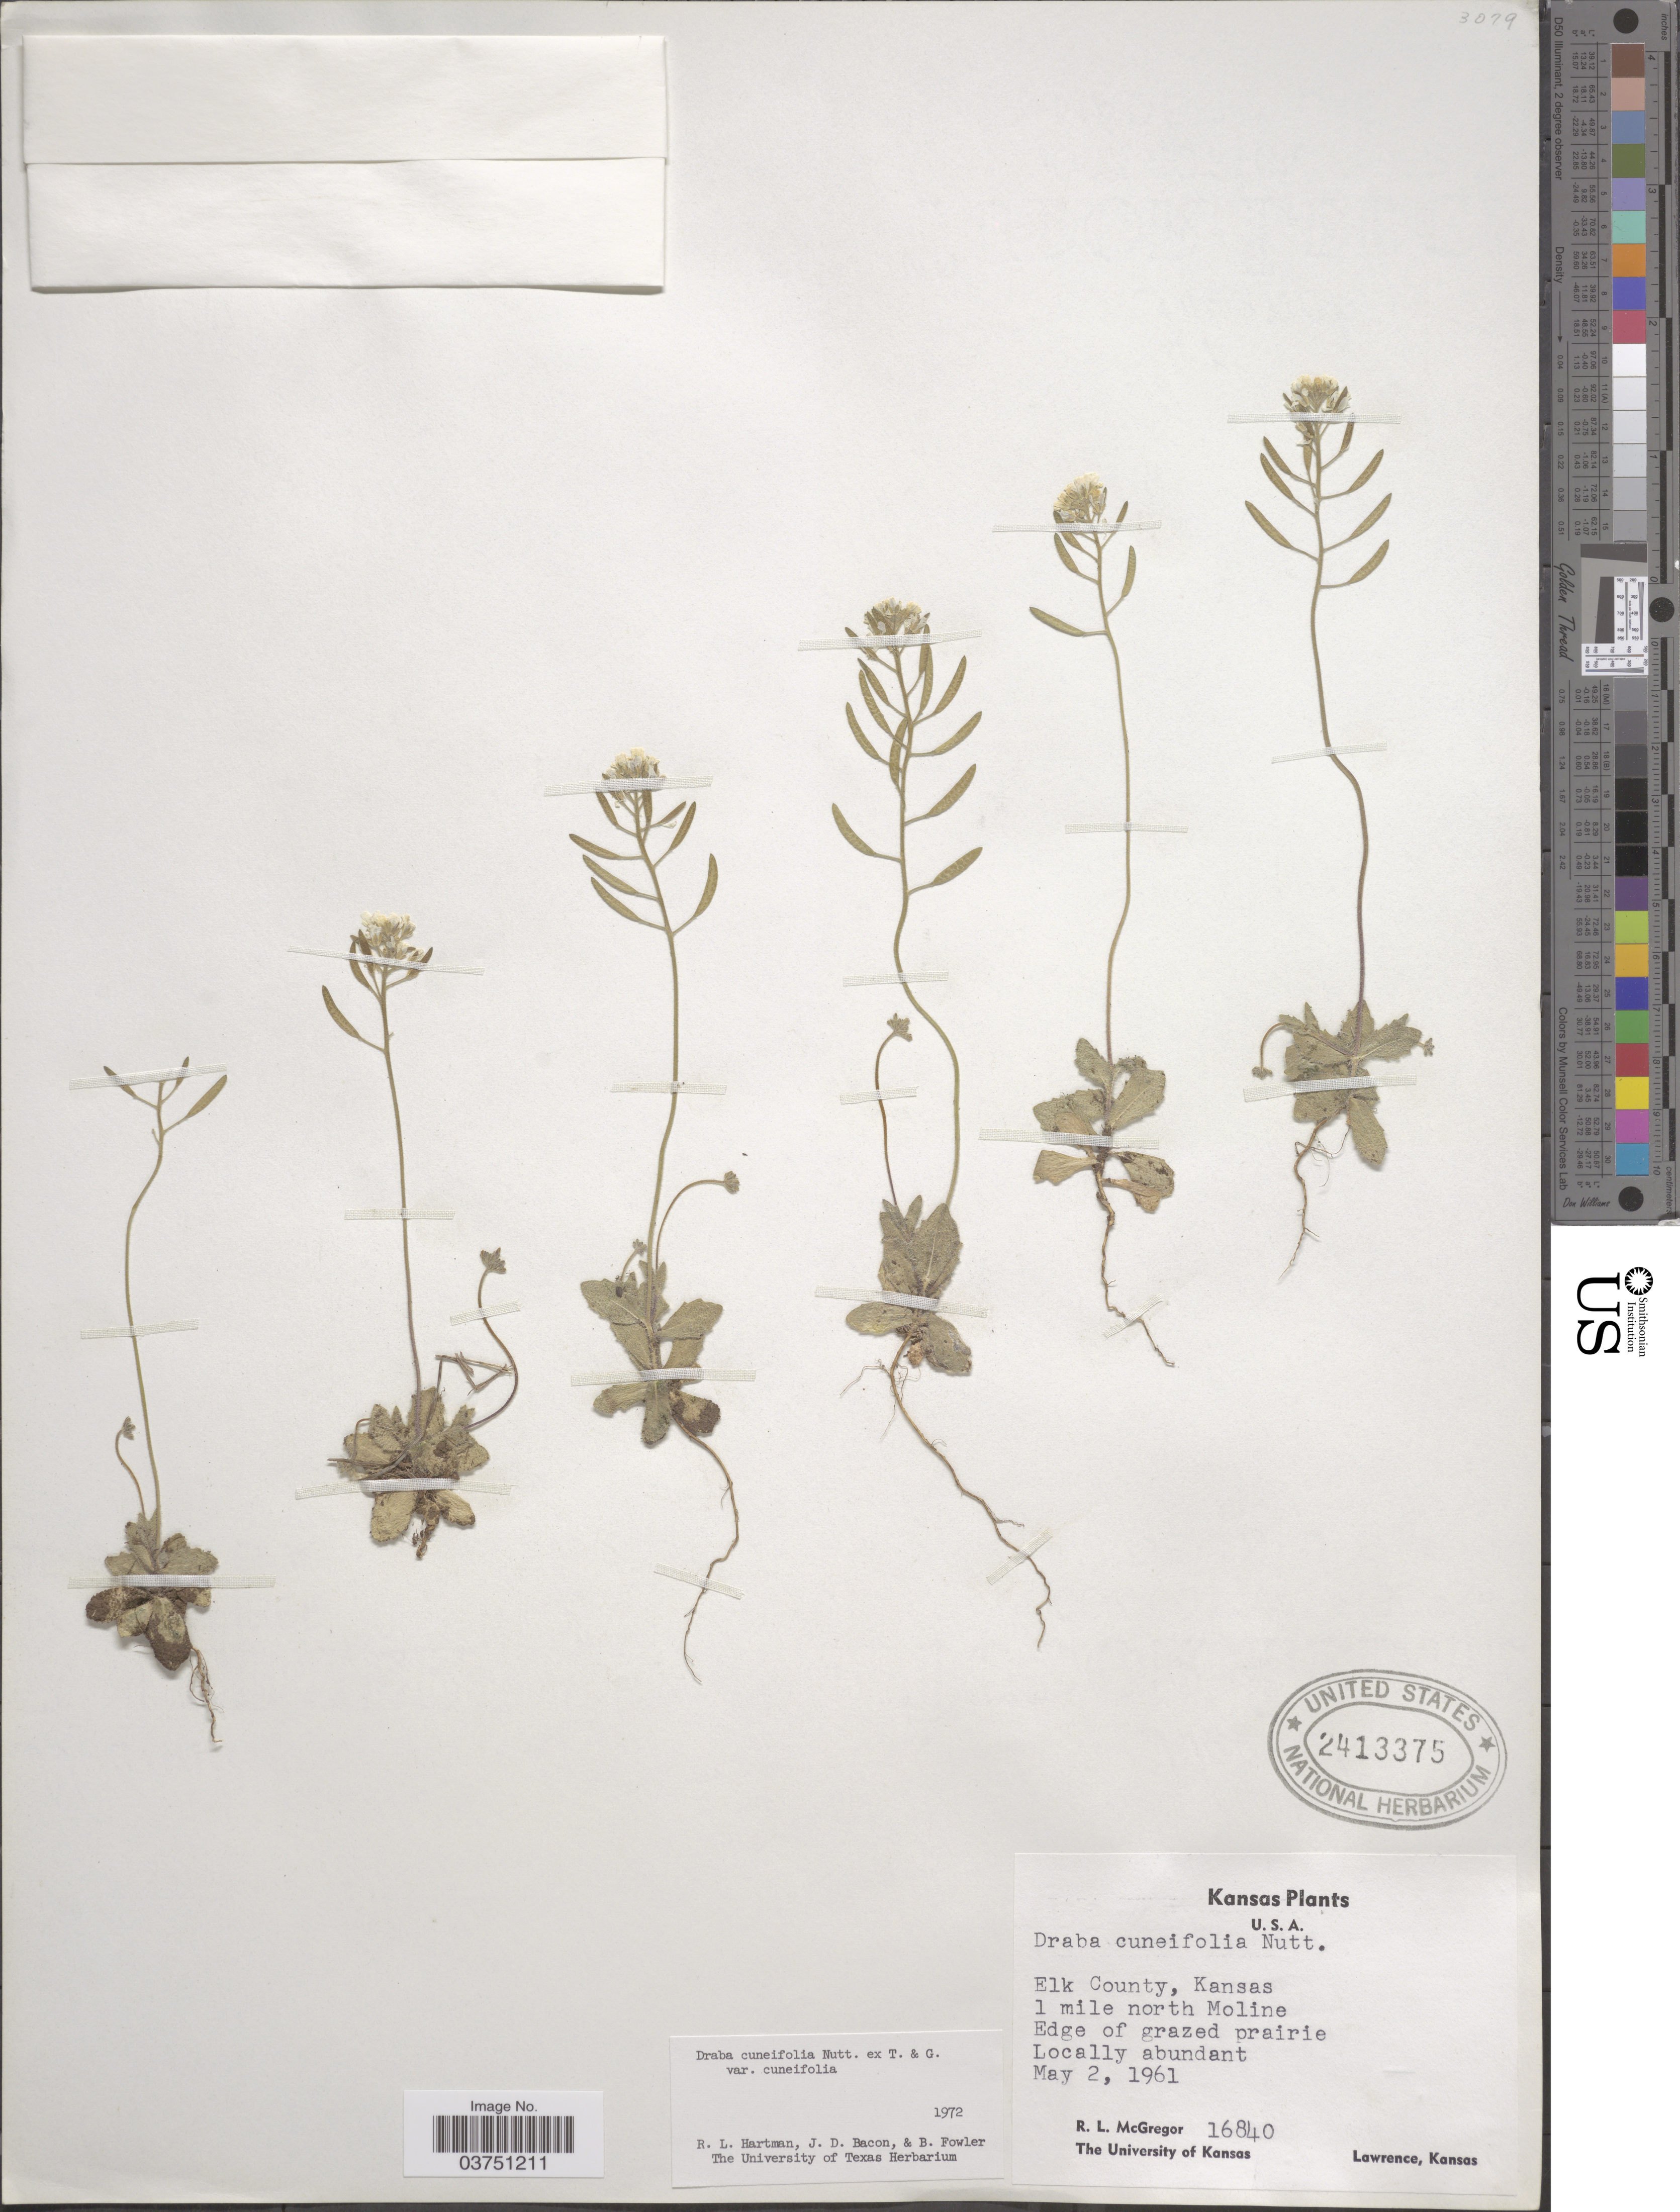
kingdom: Plantae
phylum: Tracheophyta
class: Magnoliopsida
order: Brassicales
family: Brassicaceae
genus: Draba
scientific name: Draba cuneifolia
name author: Nutt.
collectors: R. McGregor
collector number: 16840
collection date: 1961-05-02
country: United States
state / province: Kansas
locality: Elk County, 1 mile north of Moline.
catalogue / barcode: US 2413375